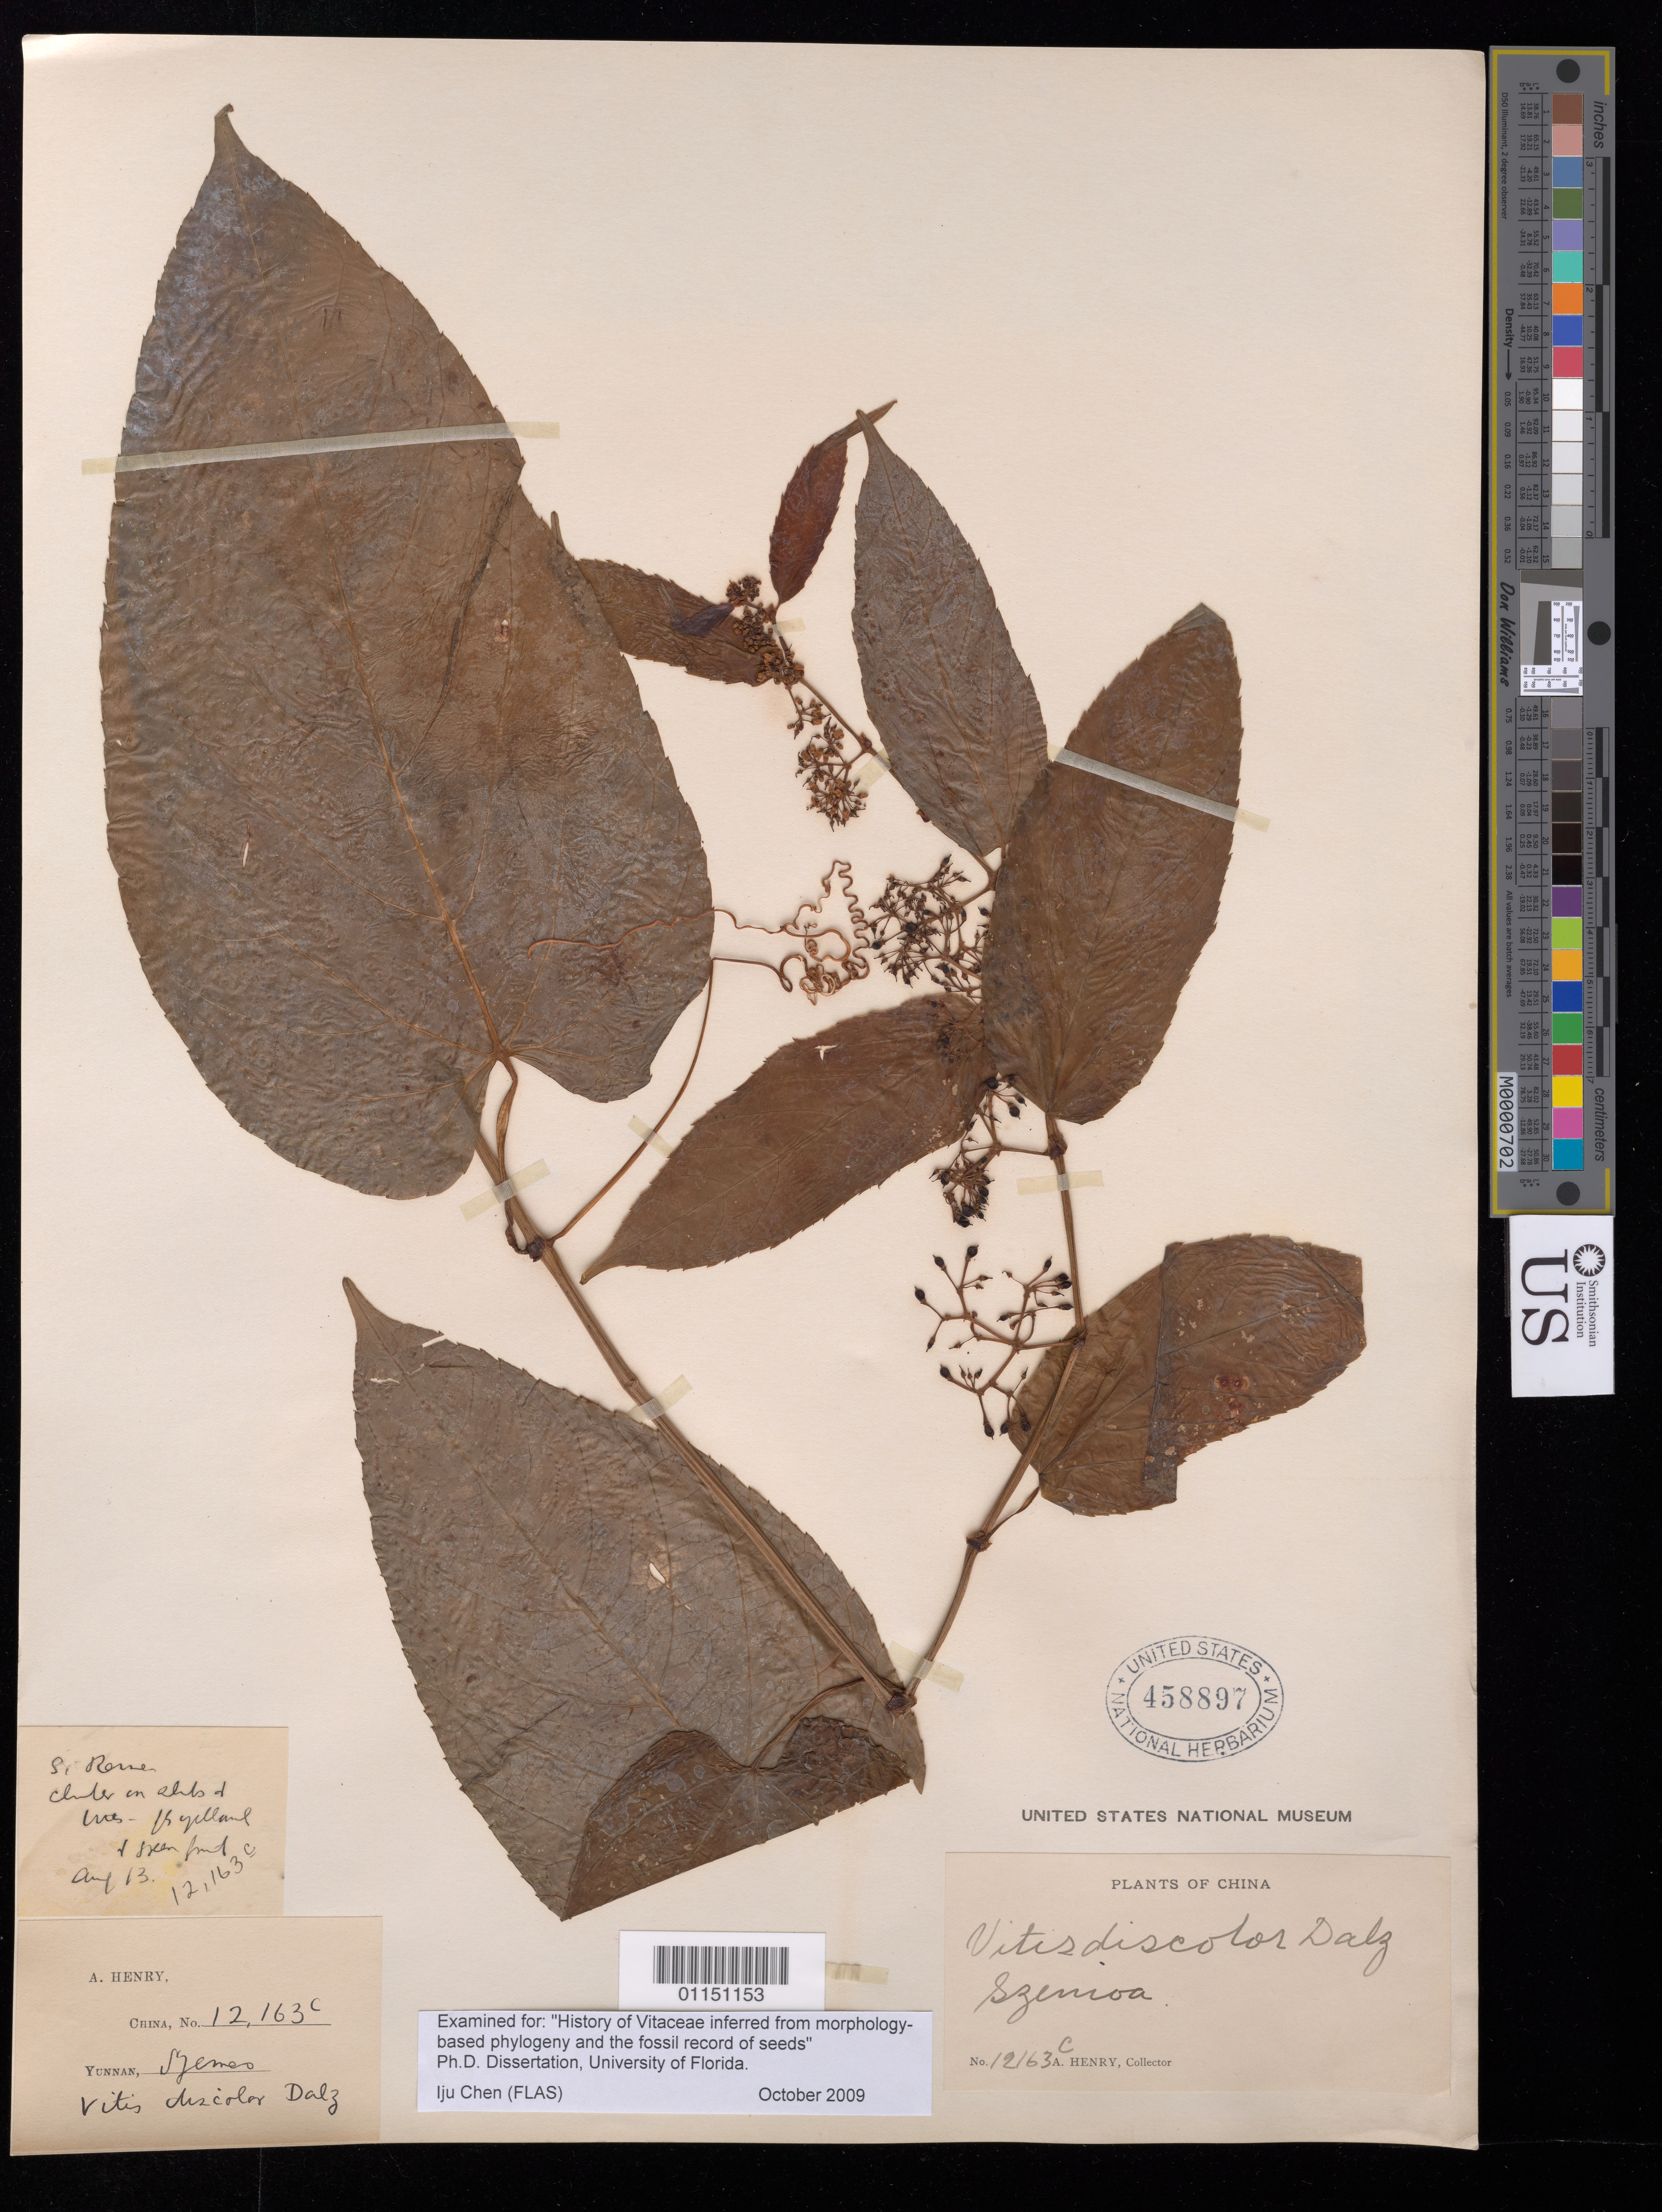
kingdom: Plantae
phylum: Tracheophyta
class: Magnoliopsida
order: Vitales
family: Vitaceae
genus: Vitis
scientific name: Vitis discolor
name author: Dalzell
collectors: A. Henry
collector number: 12163 C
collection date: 1885/1888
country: China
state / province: Yunnan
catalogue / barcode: US 458897